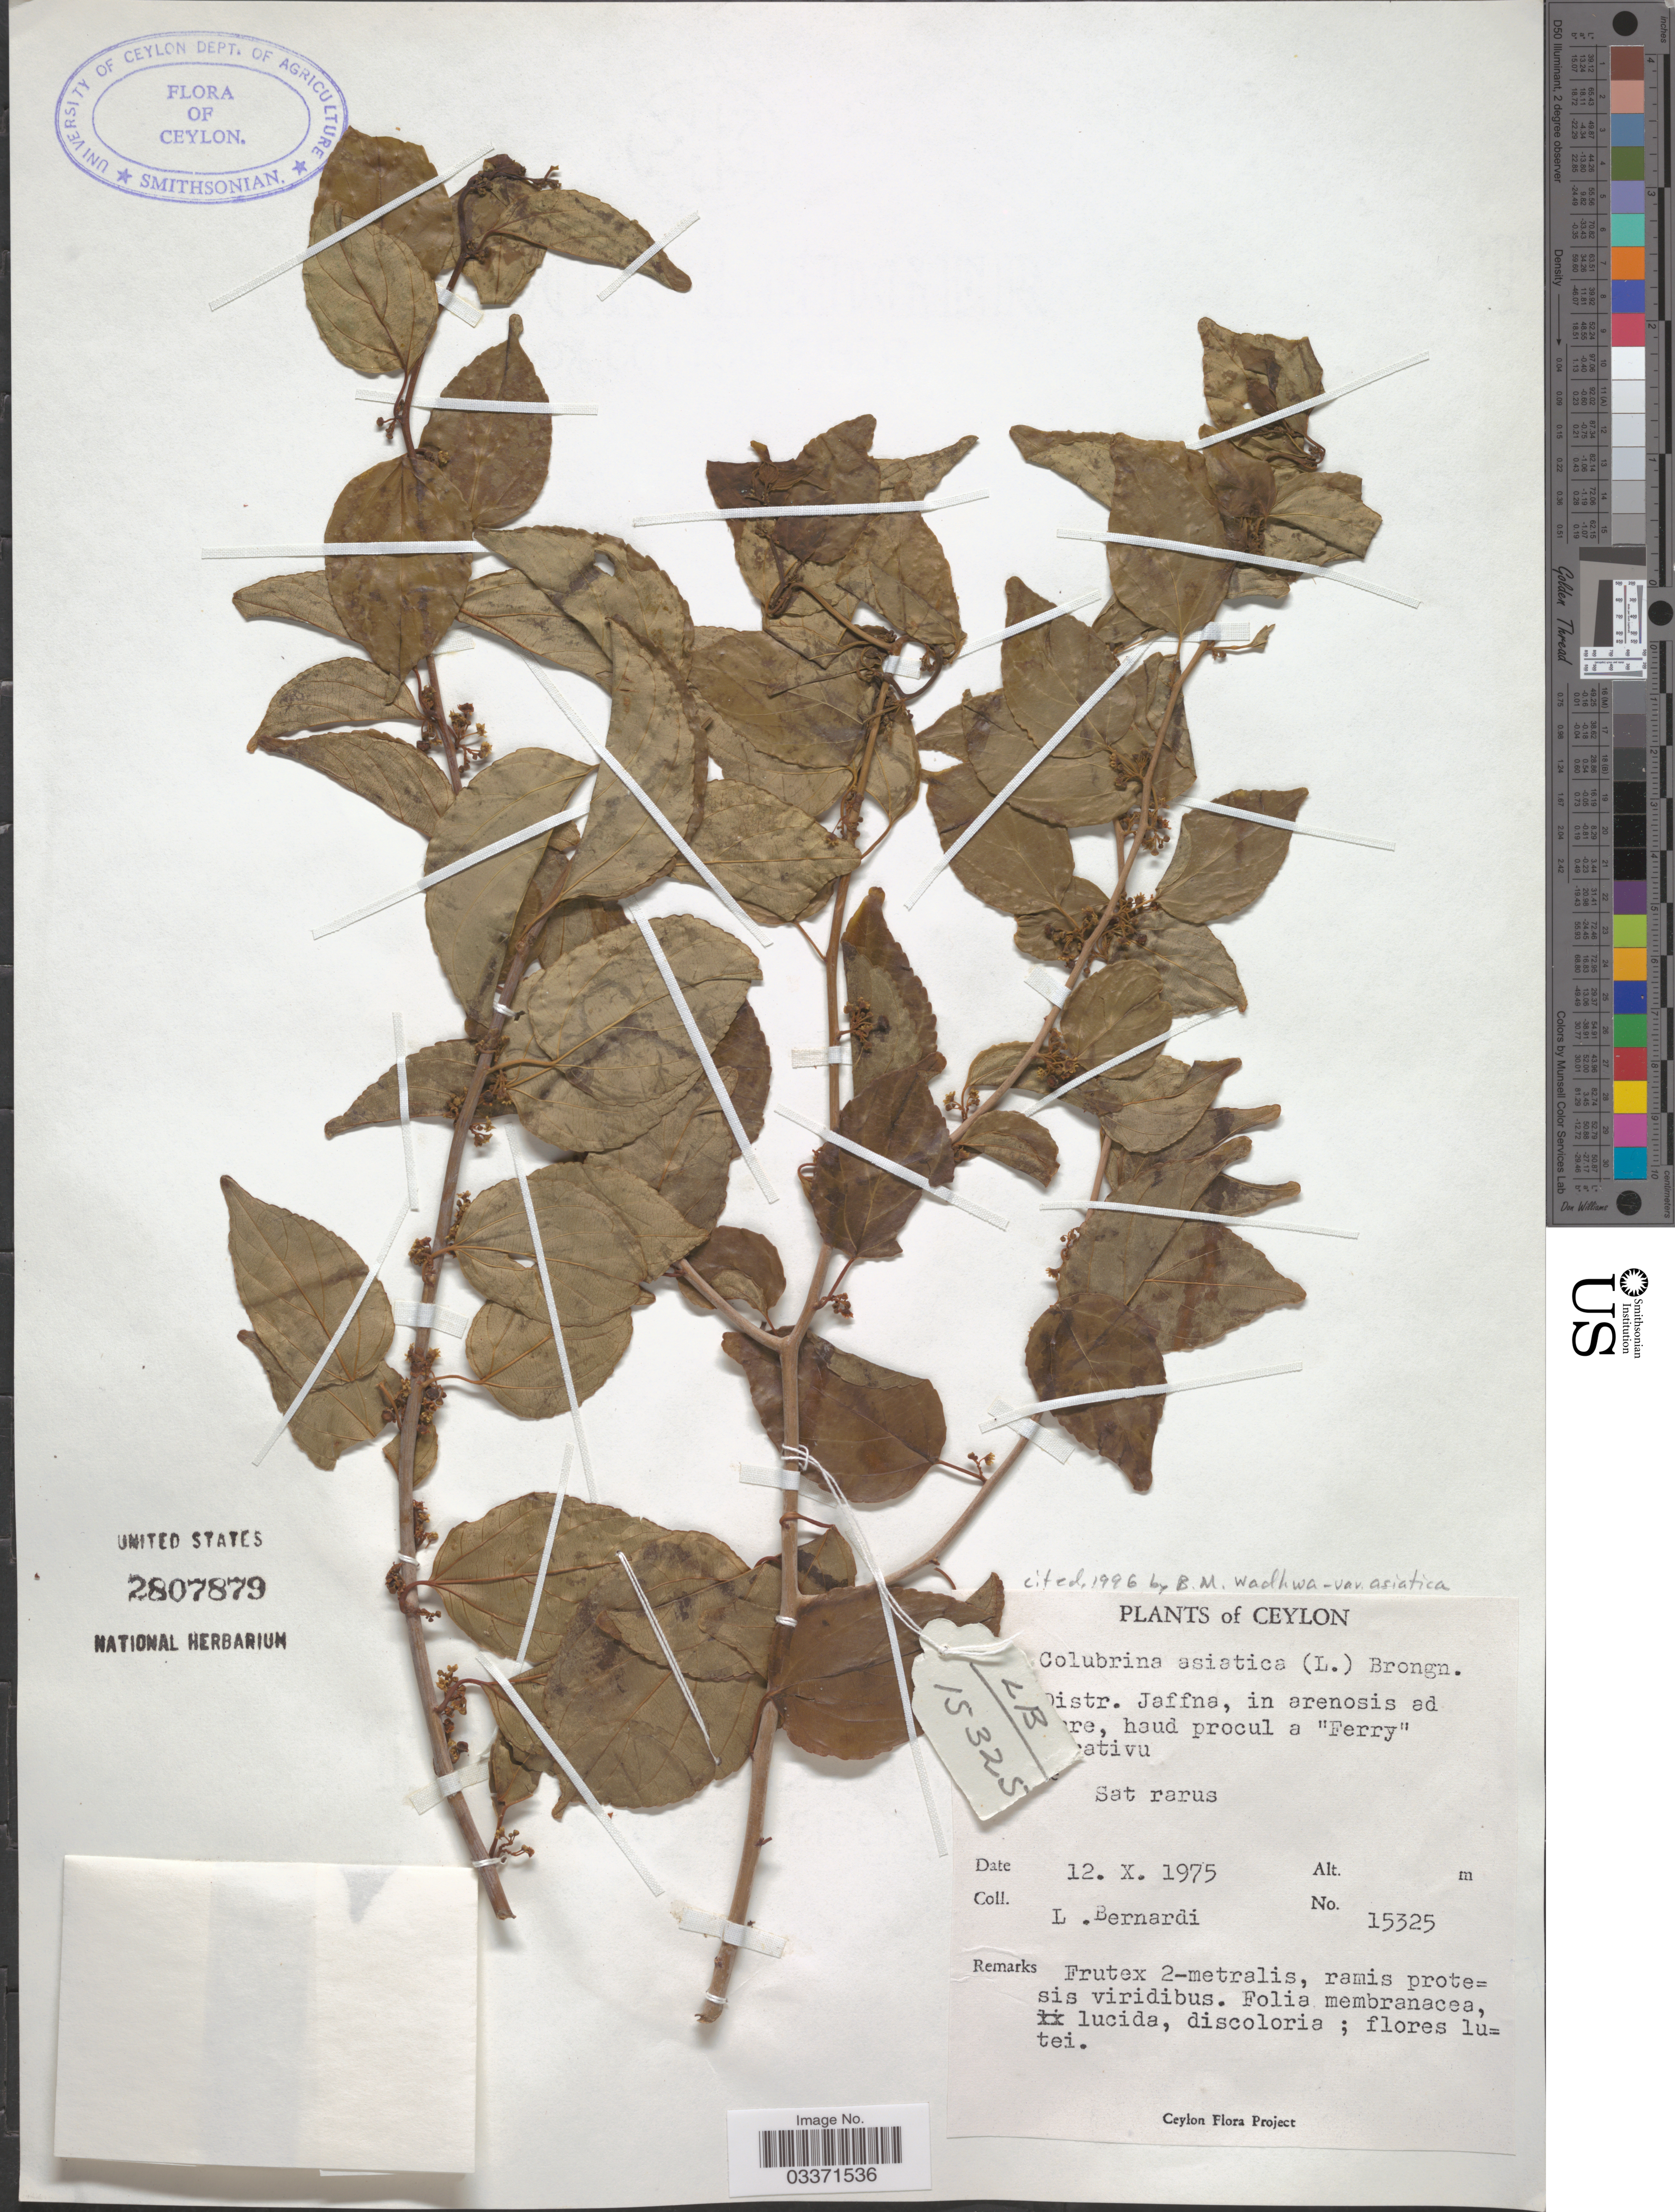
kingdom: Plantae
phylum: Tracheophyta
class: Magnoliopsida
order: Rosales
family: Rhamnaceae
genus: Colubrina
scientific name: Colubrina asiatica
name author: (L.) Brongn.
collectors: L. Bernardi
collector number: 15325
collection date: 1975-10-12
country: Sri Lanka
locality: Ceylon, [illegible text]istr. Jaffna, in arenosis ed [illegible text]re, haud procul a "Ferry" [illegible text]ativu.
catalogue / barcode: US 2807879